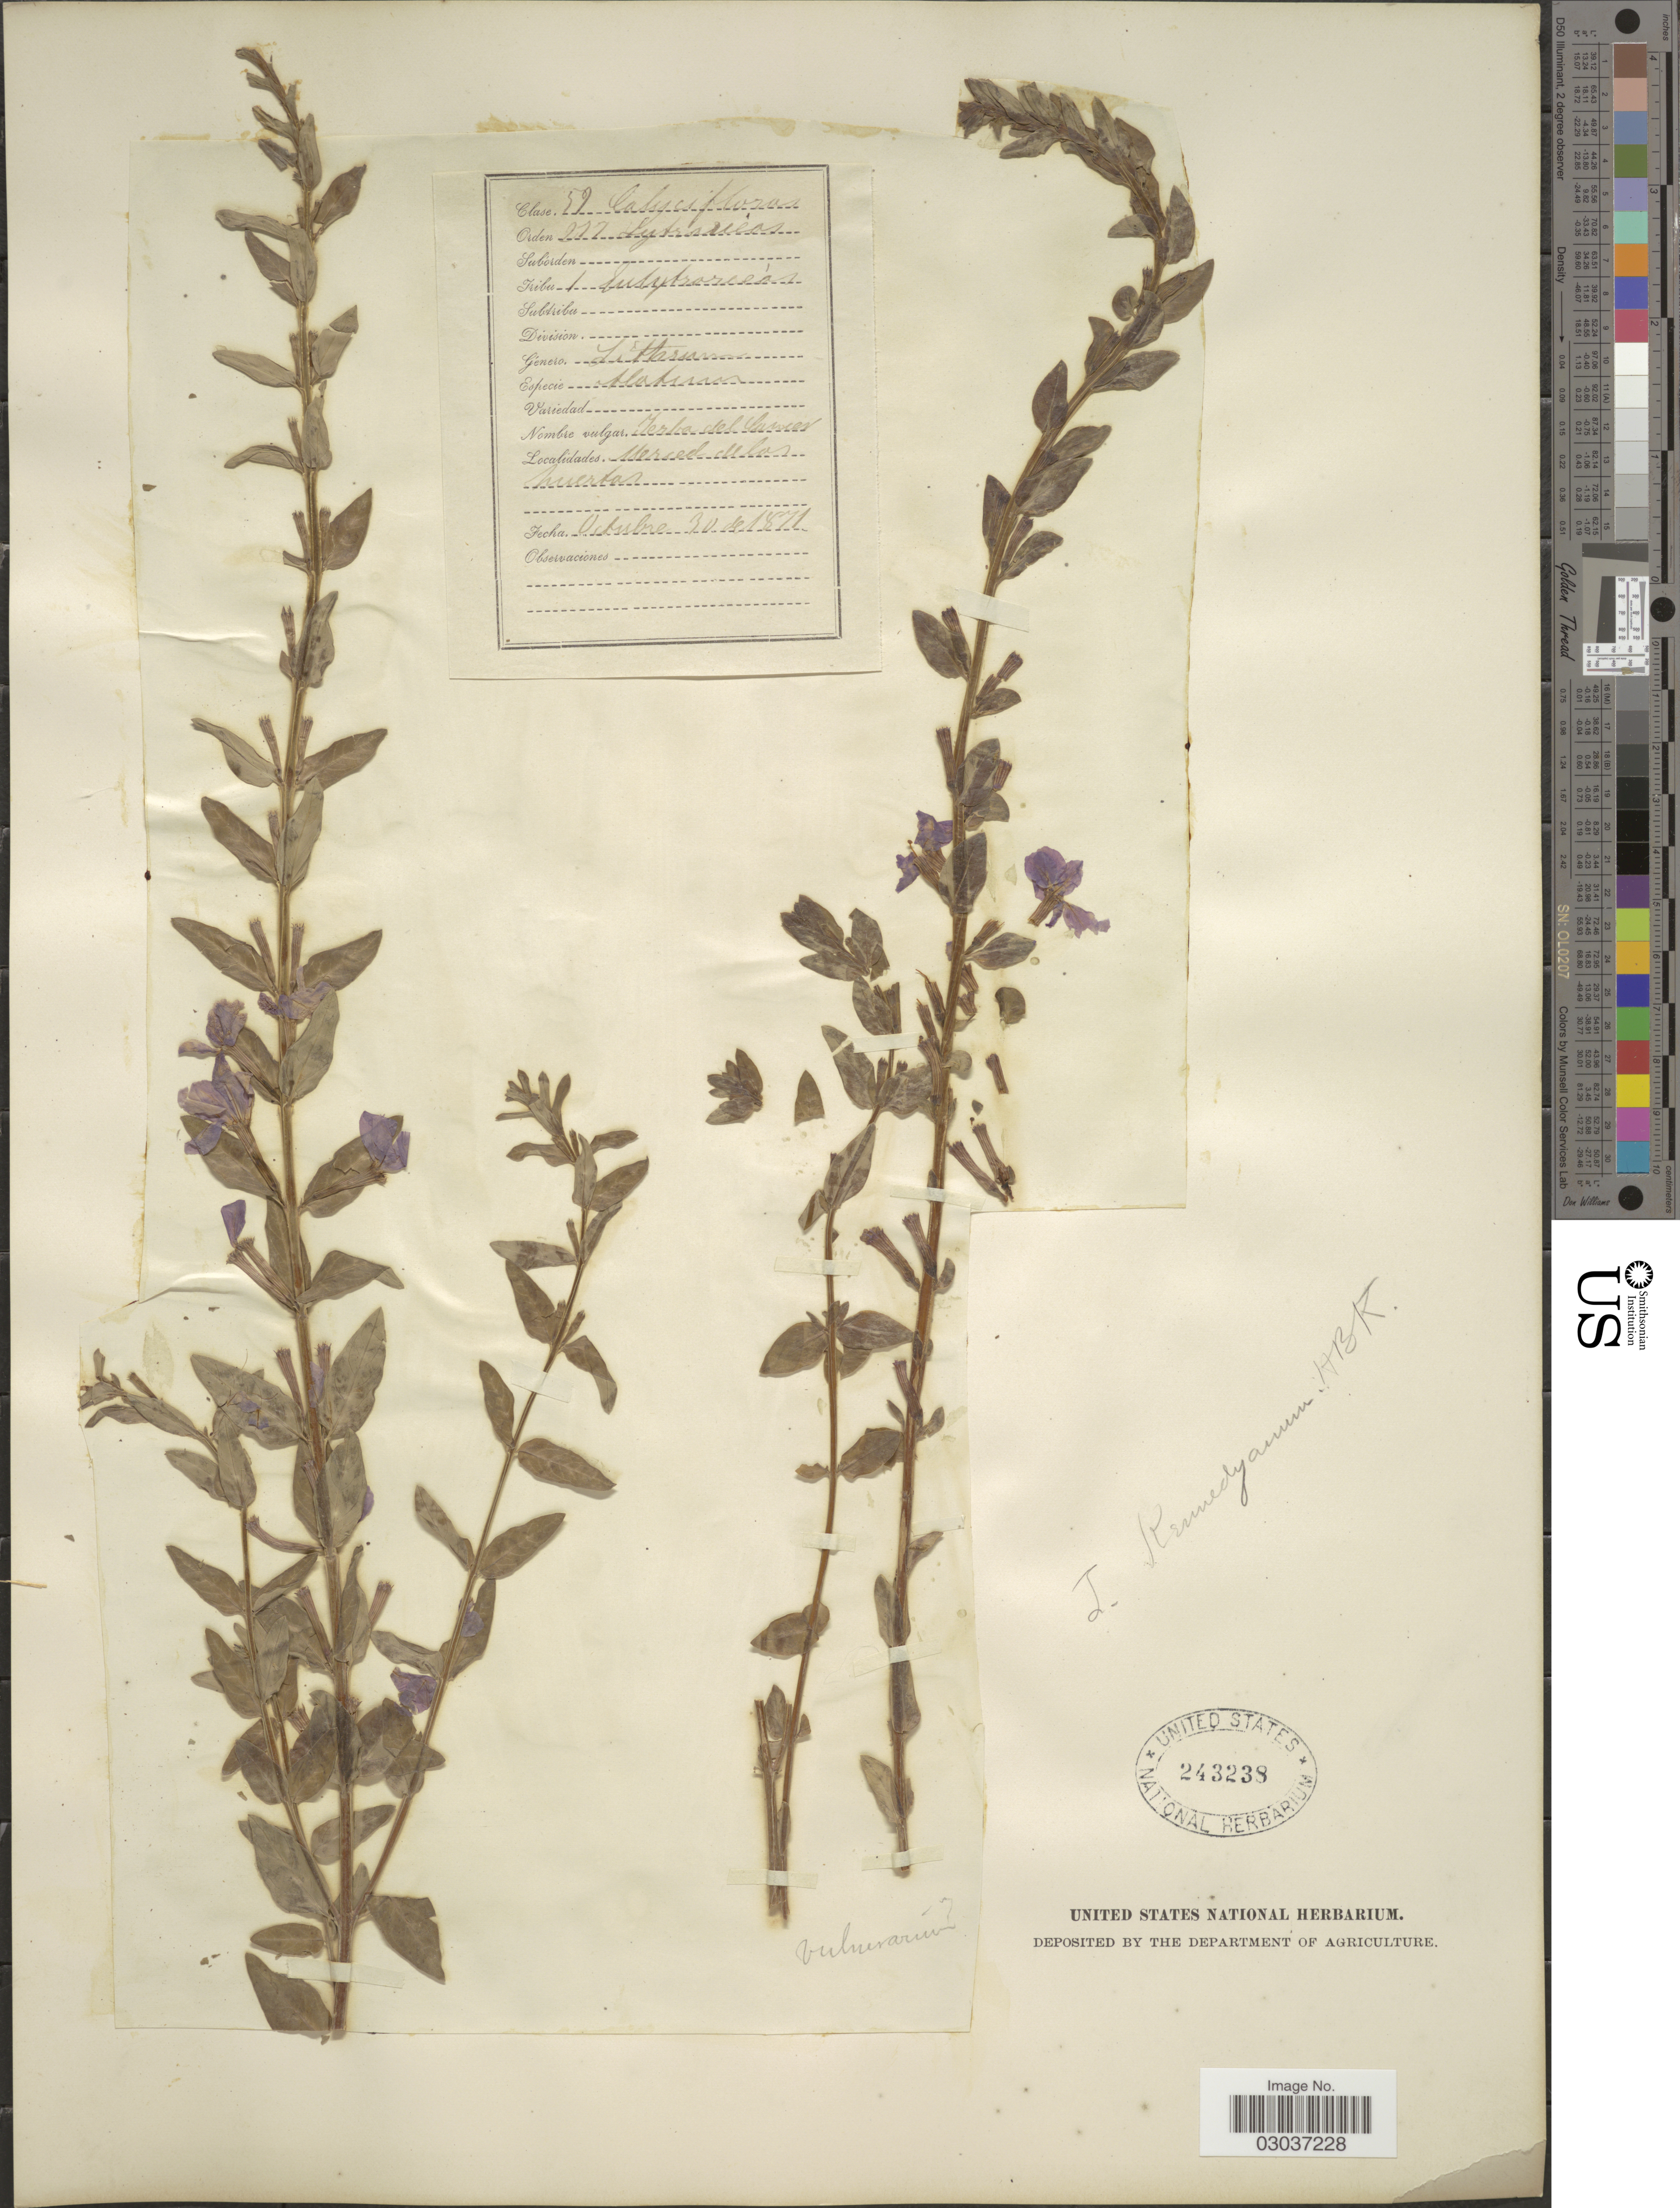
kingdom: Plantae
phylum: Tracheophyta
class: Magnoliopsida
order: Myrtales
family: Lythraceae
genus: Lythrum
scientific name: Lythrum vulneraria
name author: Aiton ex Schrank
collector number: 59/277?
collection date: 1871-10-30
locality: Merced de las nuertas [interpreted].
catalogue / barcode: US 243238